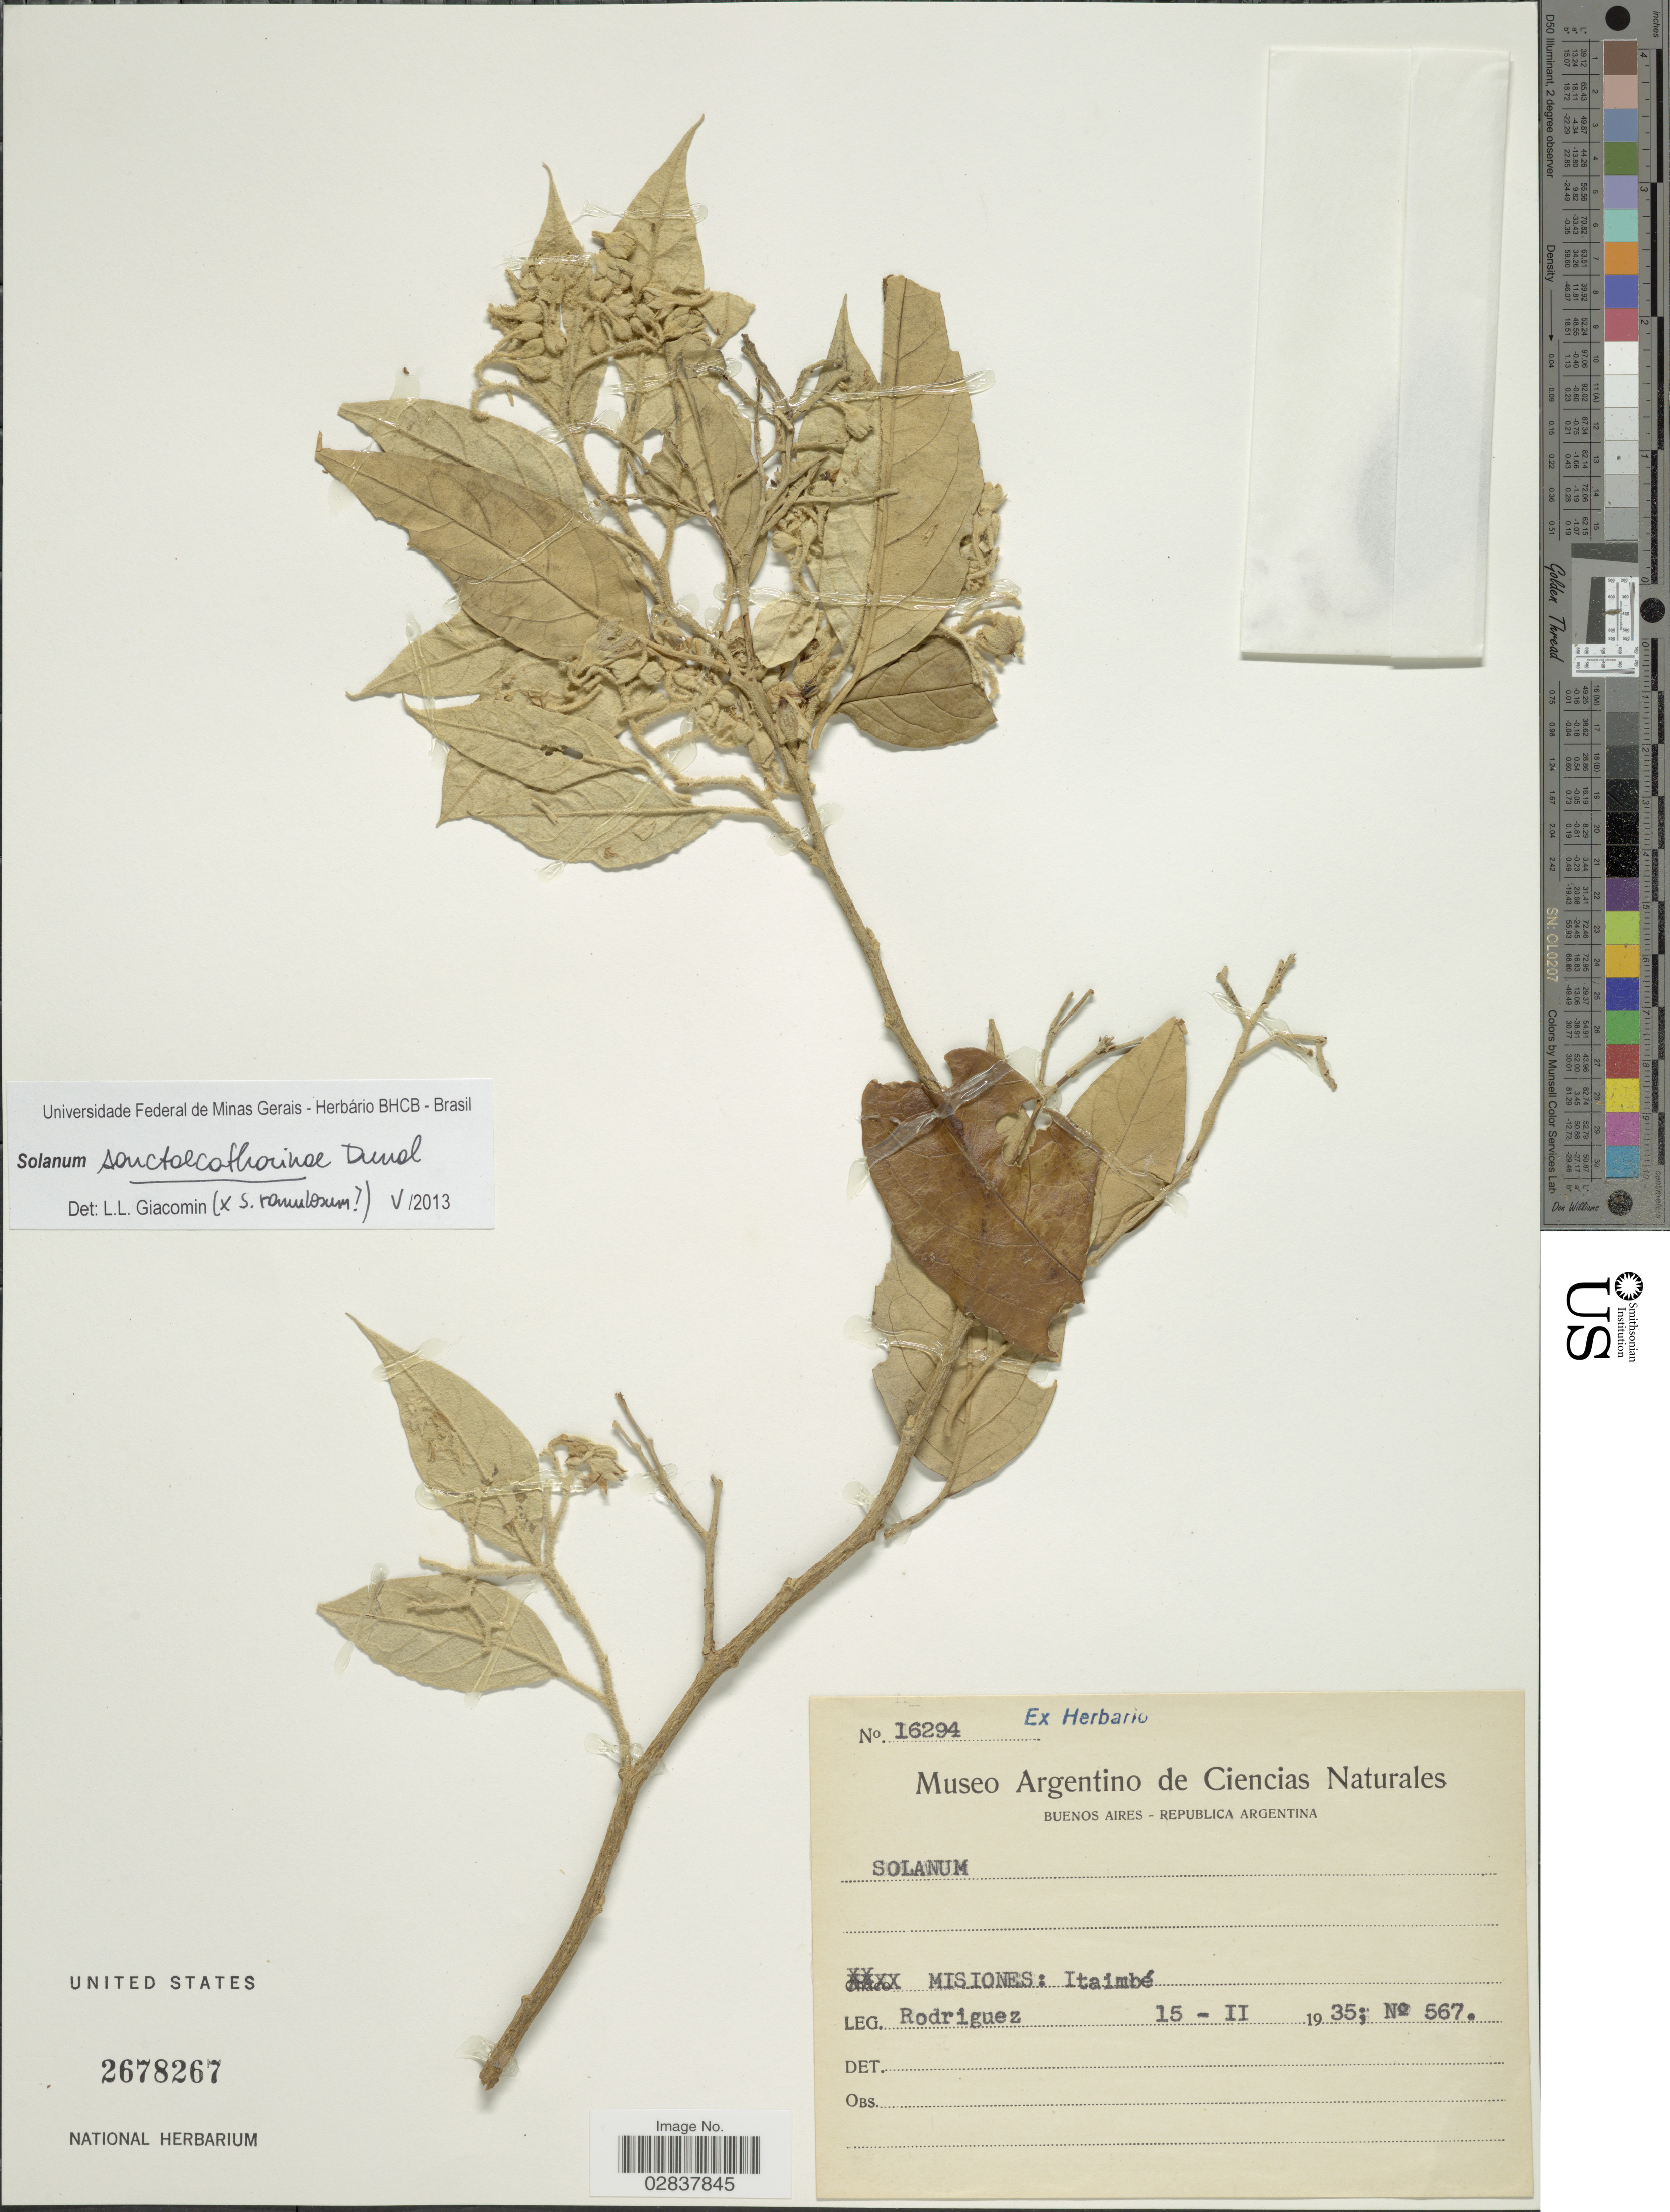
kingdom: Plantae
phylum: Tracheophyta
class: Magnoliopsida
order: Solanales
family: Solanaceae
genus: Solanum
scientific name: Solanum sanctae-katharinae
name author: Dunal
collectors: Rodriguez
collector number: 567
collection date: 1935-02-15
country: Argentina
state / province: Misiones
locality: Itaimbé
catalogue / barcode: US 2678267